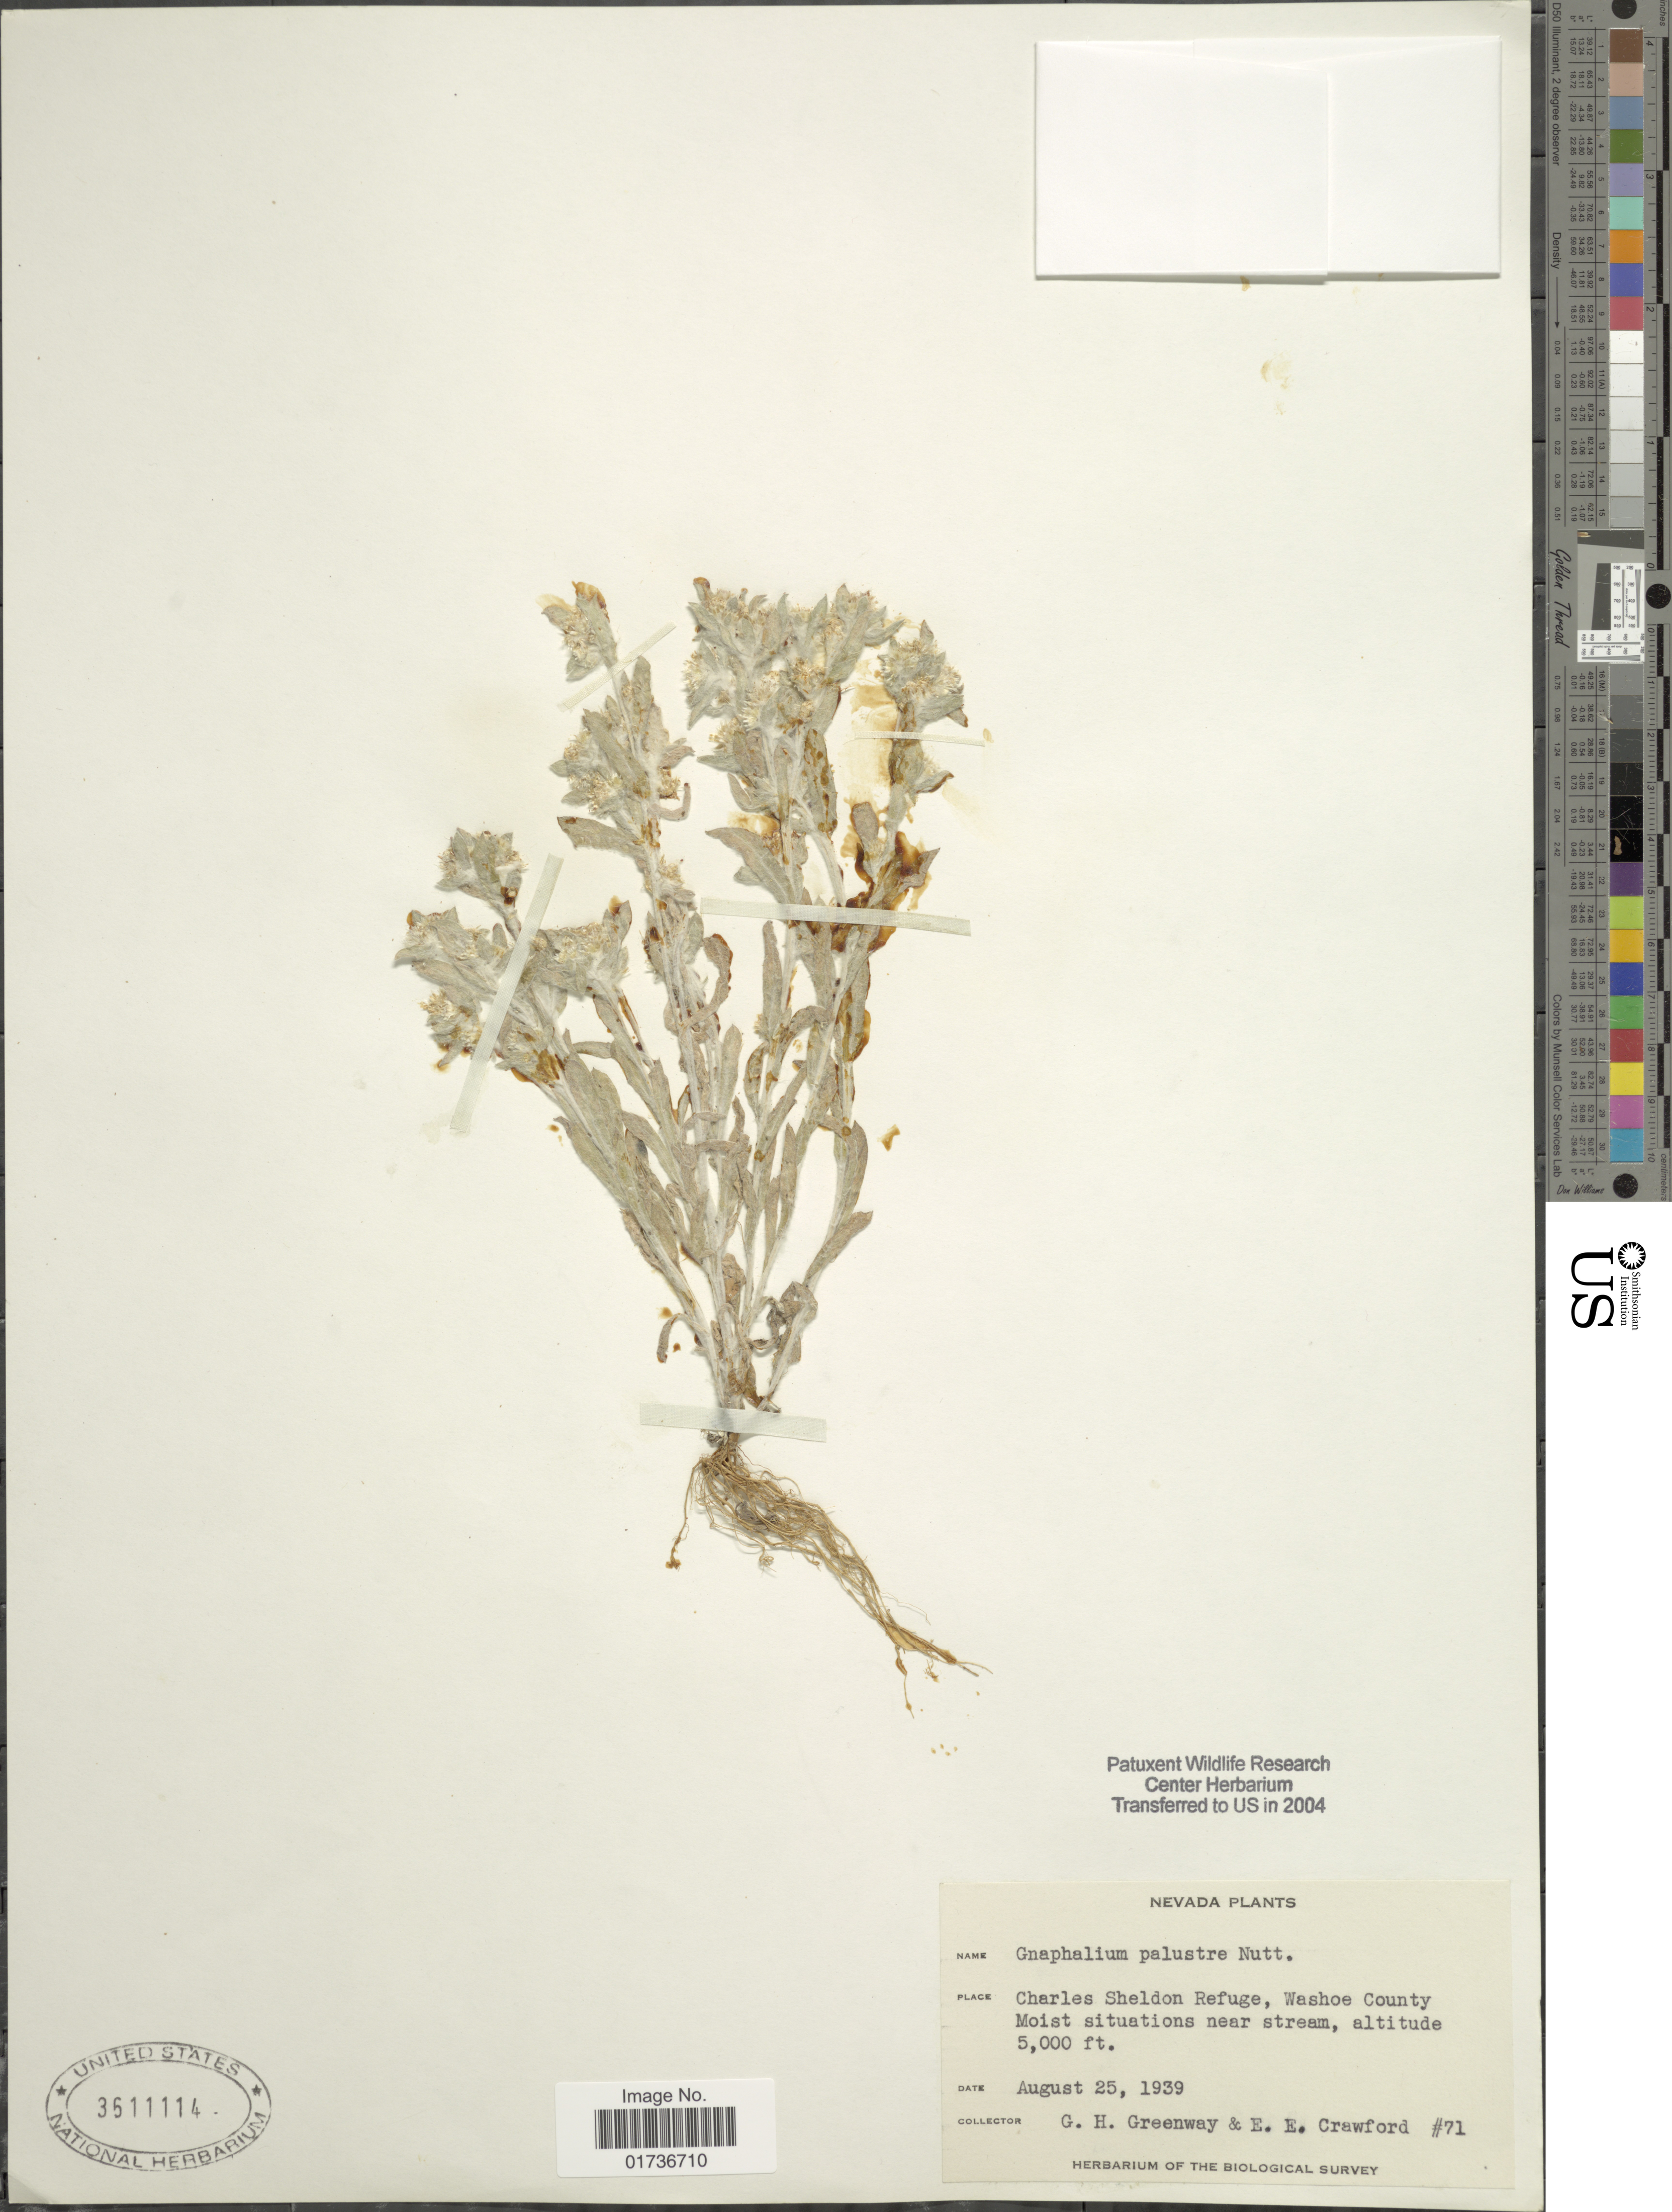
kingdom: Plantae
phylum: Tracheophyta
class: Magnoliopsida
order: Asterales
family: Asteraceae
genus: Gnaphalium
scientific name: Gnaphalium palustre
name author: Nutt.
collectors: G. Greenway & E. Crawford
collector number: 71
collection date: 1939-08-25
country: United States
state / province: Nevada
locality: Charles Sheldon Refuge, Washoe County. Moist situation near stream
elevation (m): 1524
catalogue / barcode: US 3611114